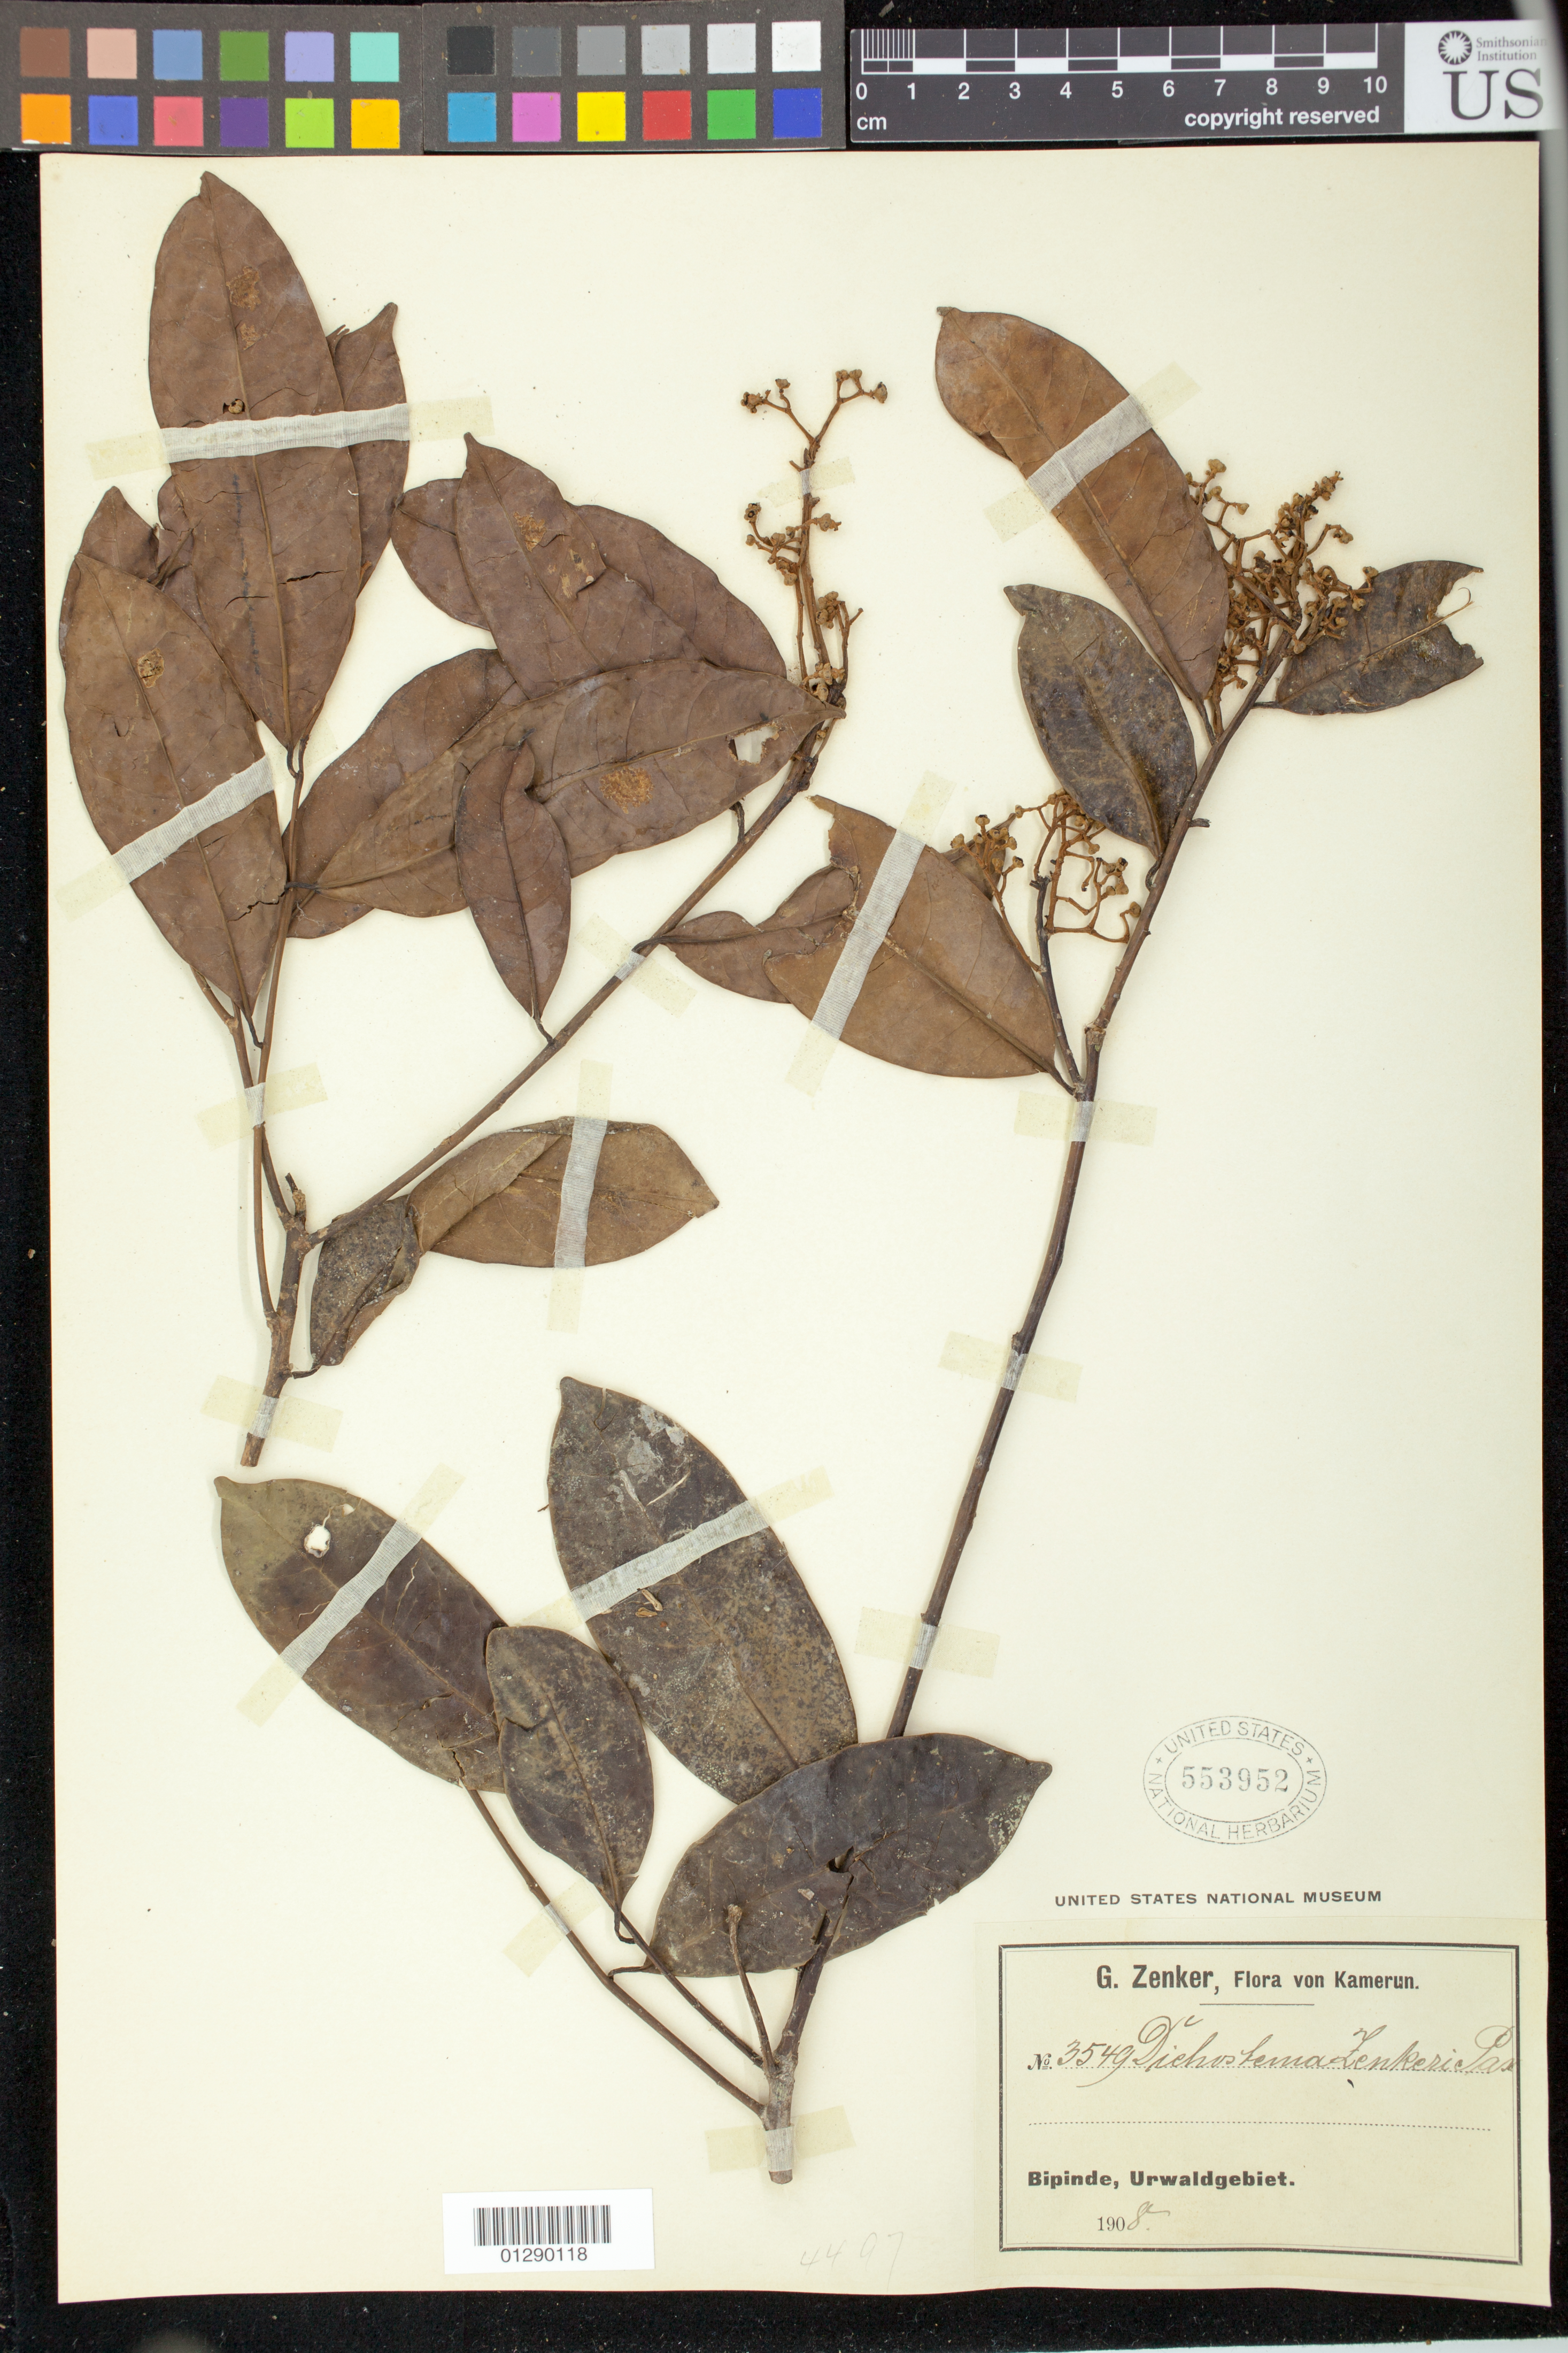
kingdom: Plantae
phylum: Tracheophyta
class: Magnoliopsida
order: Malpighiales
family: Euphorbiaceae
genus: Dichostemma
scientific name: Dichostemma zenkeri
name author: Pax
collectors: G. A. Zenker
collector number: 3549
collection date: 1908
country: Cameroon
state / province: Sud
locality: Bipinde, Urwaldgebiet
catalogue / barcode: US 553952